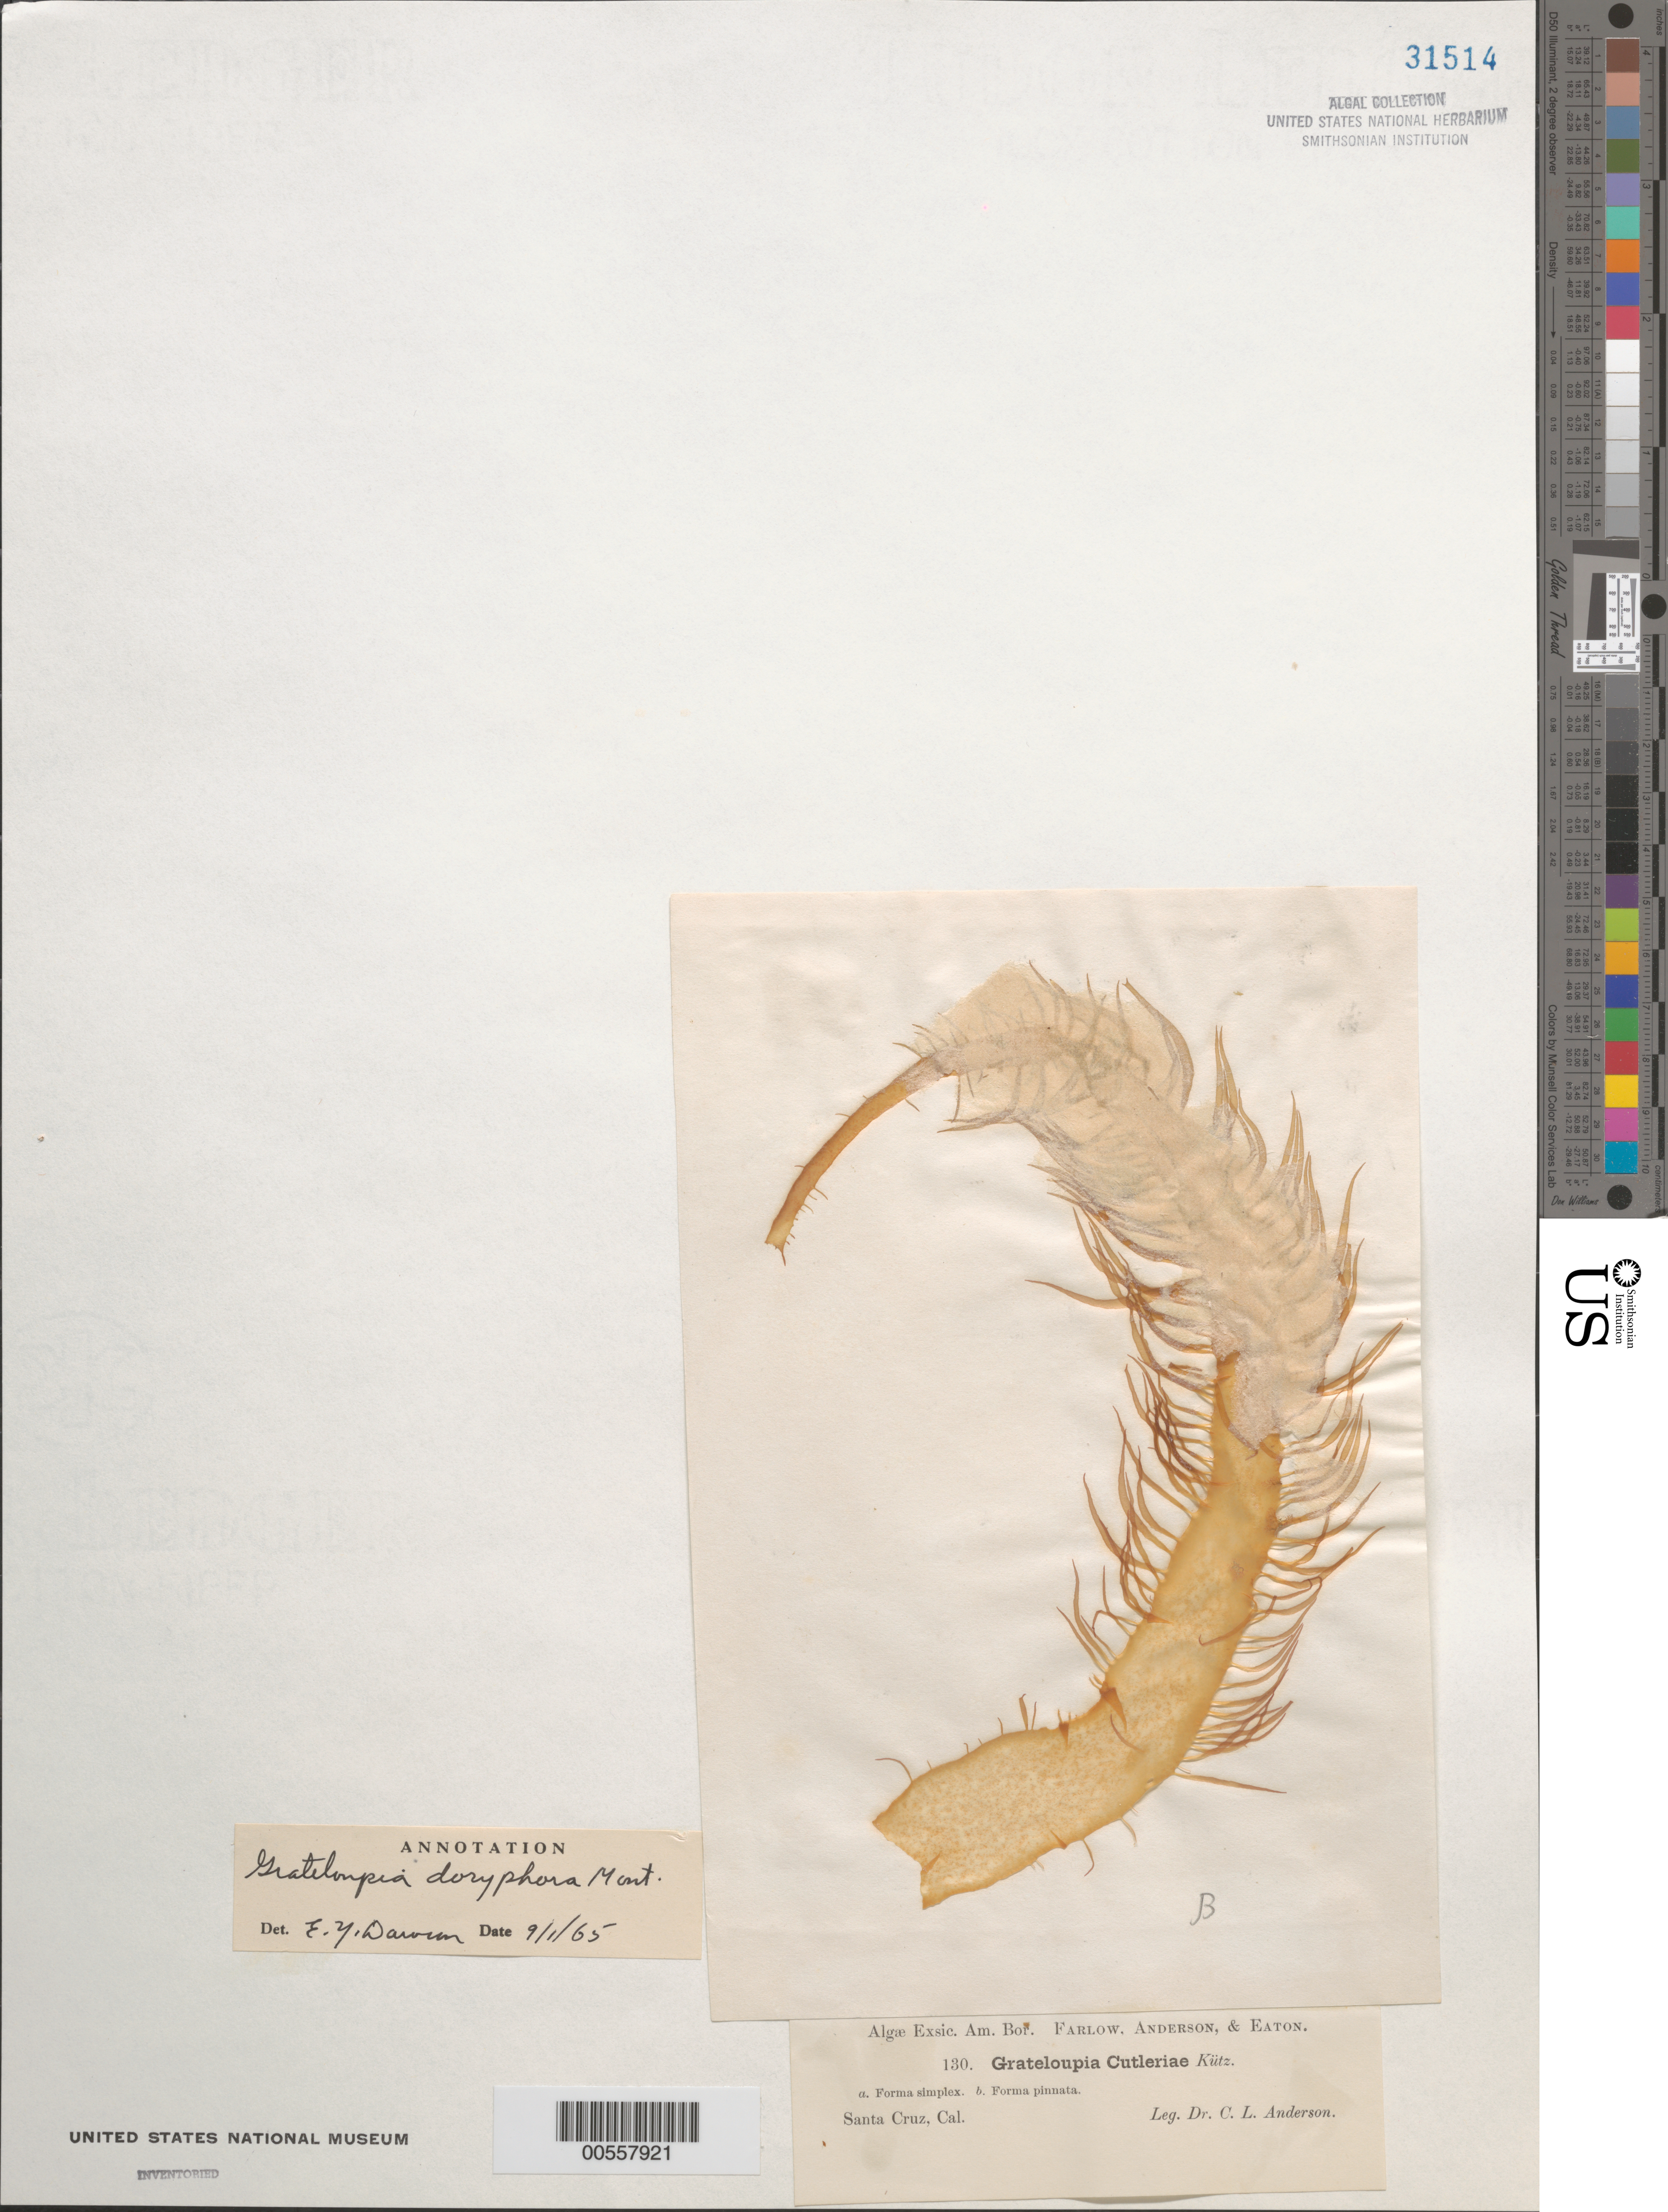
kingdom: Plantae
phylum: Rhodophyta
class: Florideophyceae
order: Halymeniales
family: Halymeniaceae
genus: Grateloupia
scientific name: Grateloupia doryphora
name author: (Mont.) Howe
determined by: Dawson, E. Y.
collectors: C. L. Anderson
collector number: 130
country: United States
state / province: California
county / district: Santa Cruz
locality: Santa Cruz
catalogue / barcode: US 31514